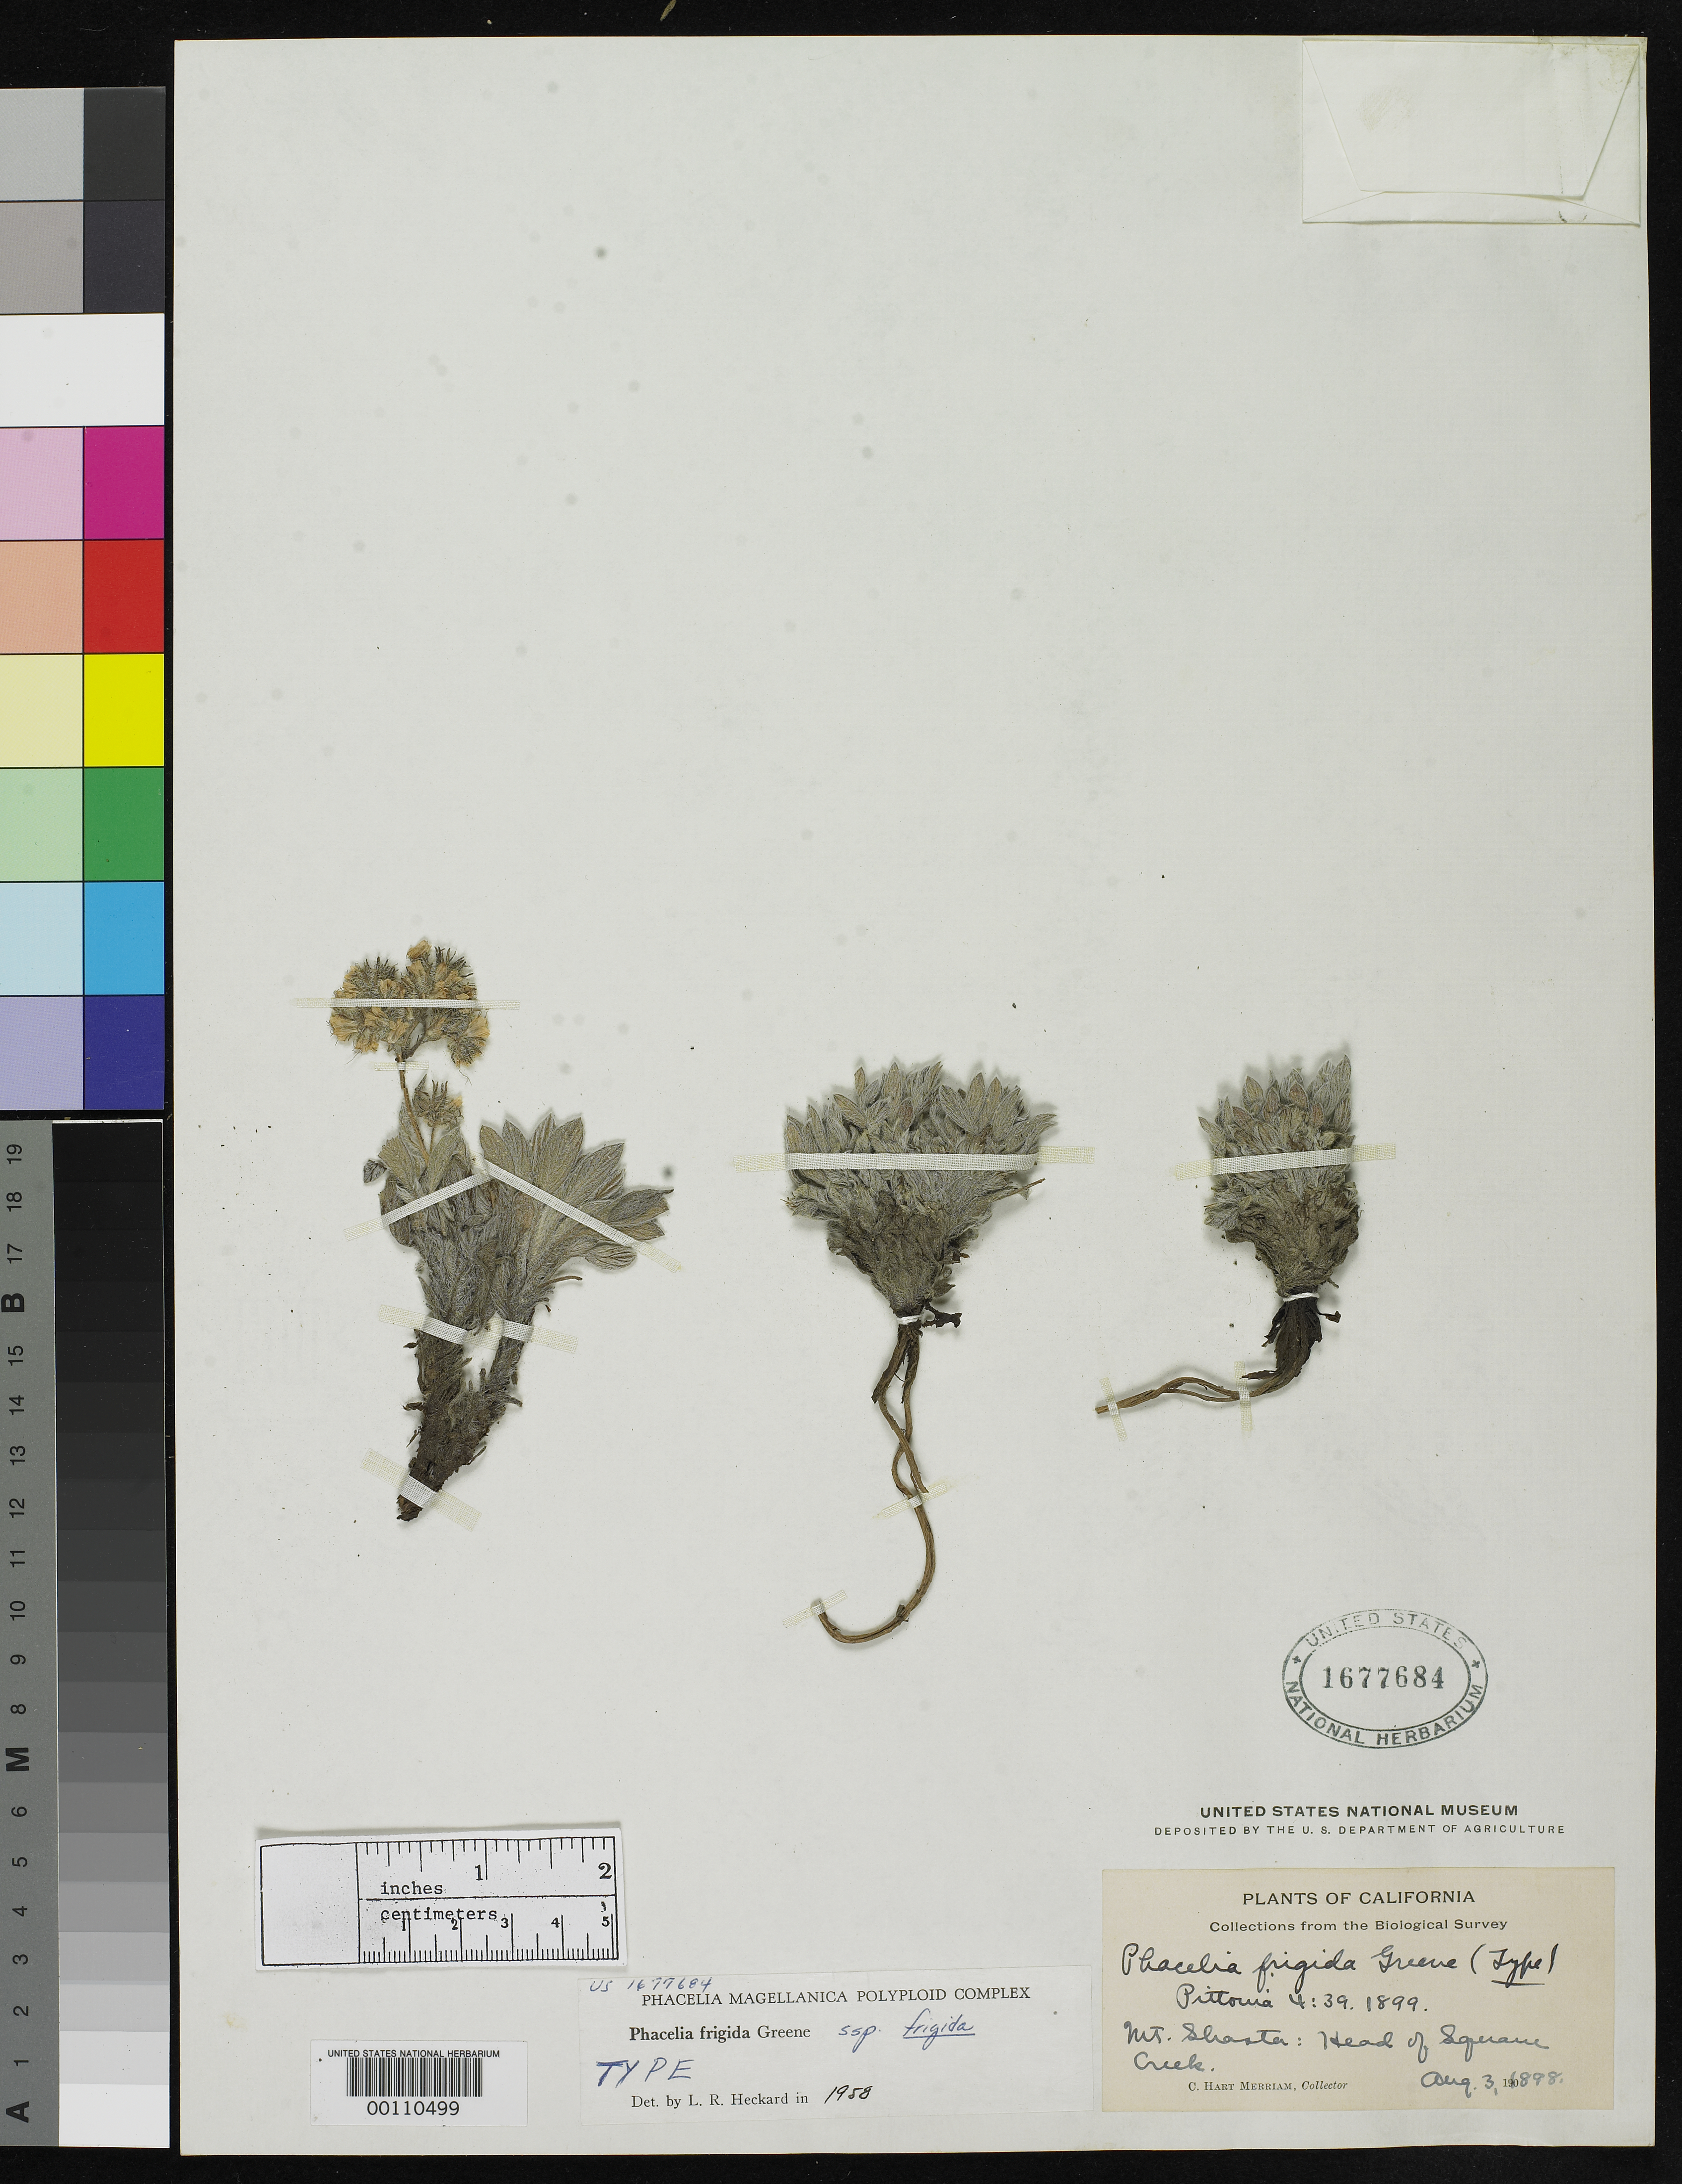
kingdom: Plantae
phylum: Tracheophyta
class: Magnoliopsida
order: Boraginales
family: Hydrophyllaceae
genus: Phacelia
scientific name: Phacelia frigida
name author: Greene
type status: Isotype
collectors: C. Merriam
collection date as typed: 03 Aug 1898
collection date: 1898-08-03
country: United States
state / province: California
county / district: Siskiyou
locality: Mt. Shasta, head of Square Creek.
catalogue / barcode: US 1677684